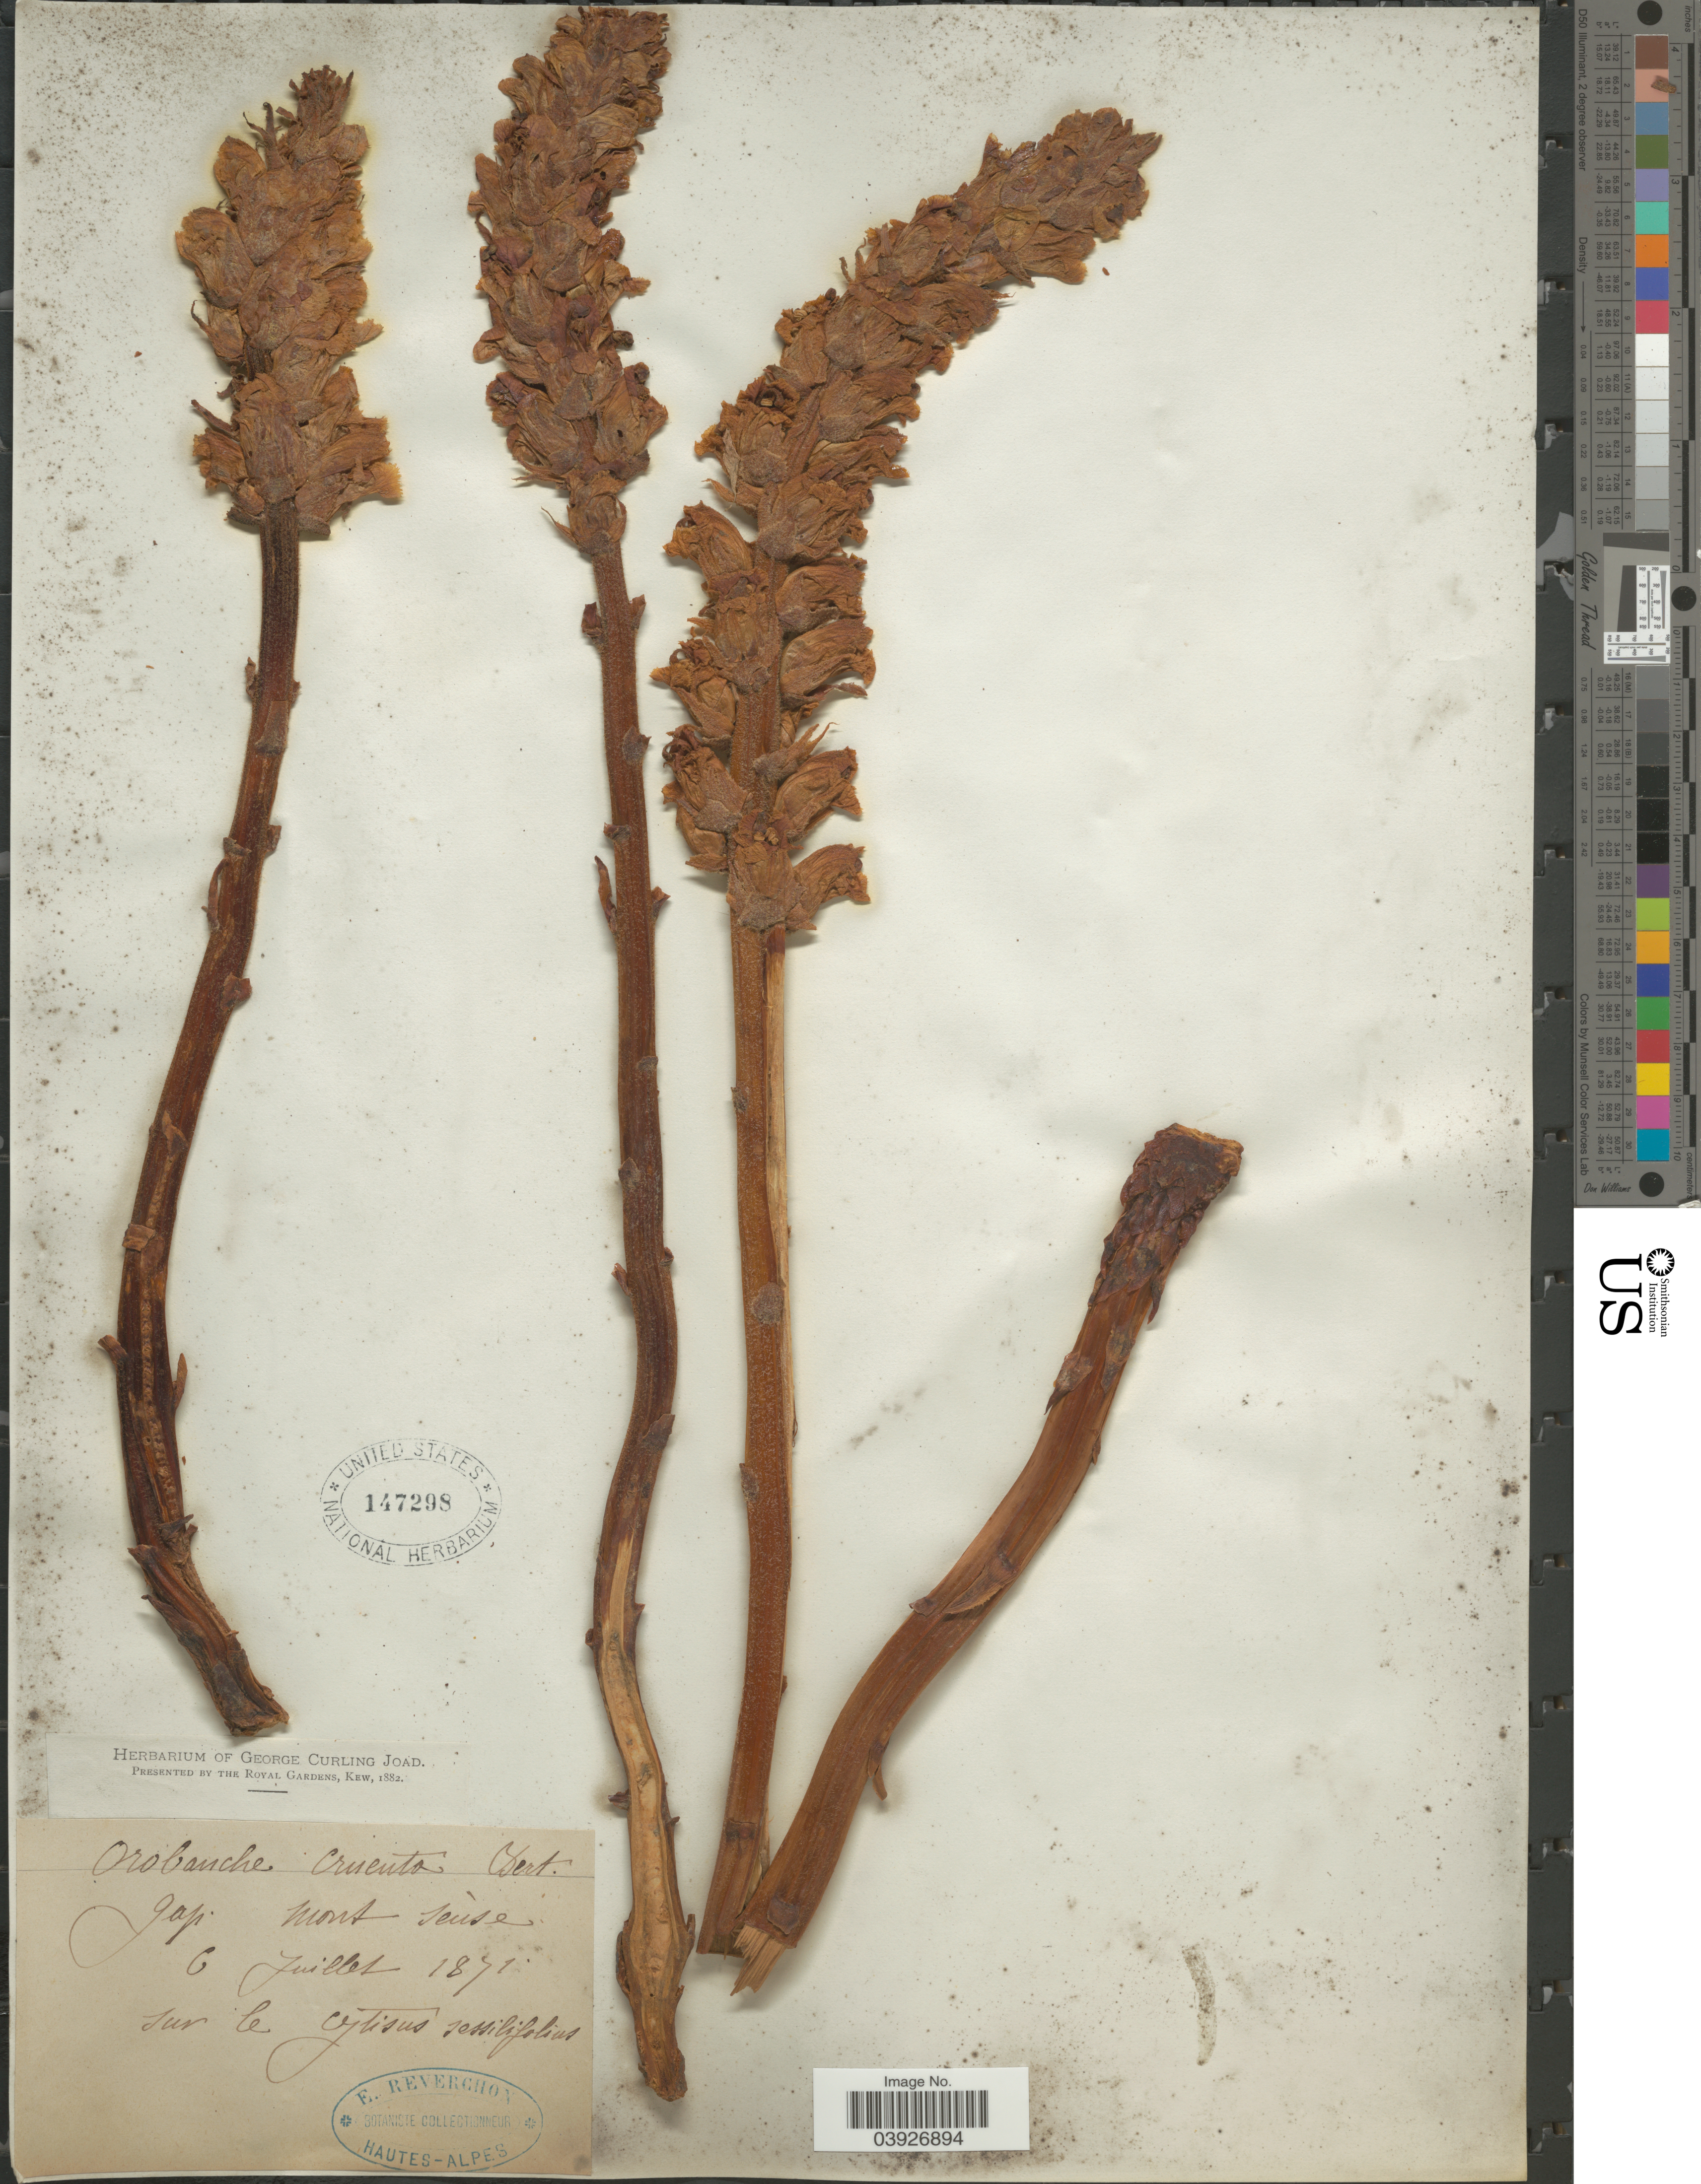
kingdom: Plantae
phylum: Tracheophyta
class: Magnoliopsida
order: Lamiales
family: Orobanchaceae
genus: Orobanche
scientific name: Orobanche cruenta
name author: Bertol.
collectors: E. Reverchon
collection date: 1871-07-06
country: France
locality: Gap. mont seuse.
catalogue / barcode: US 147298